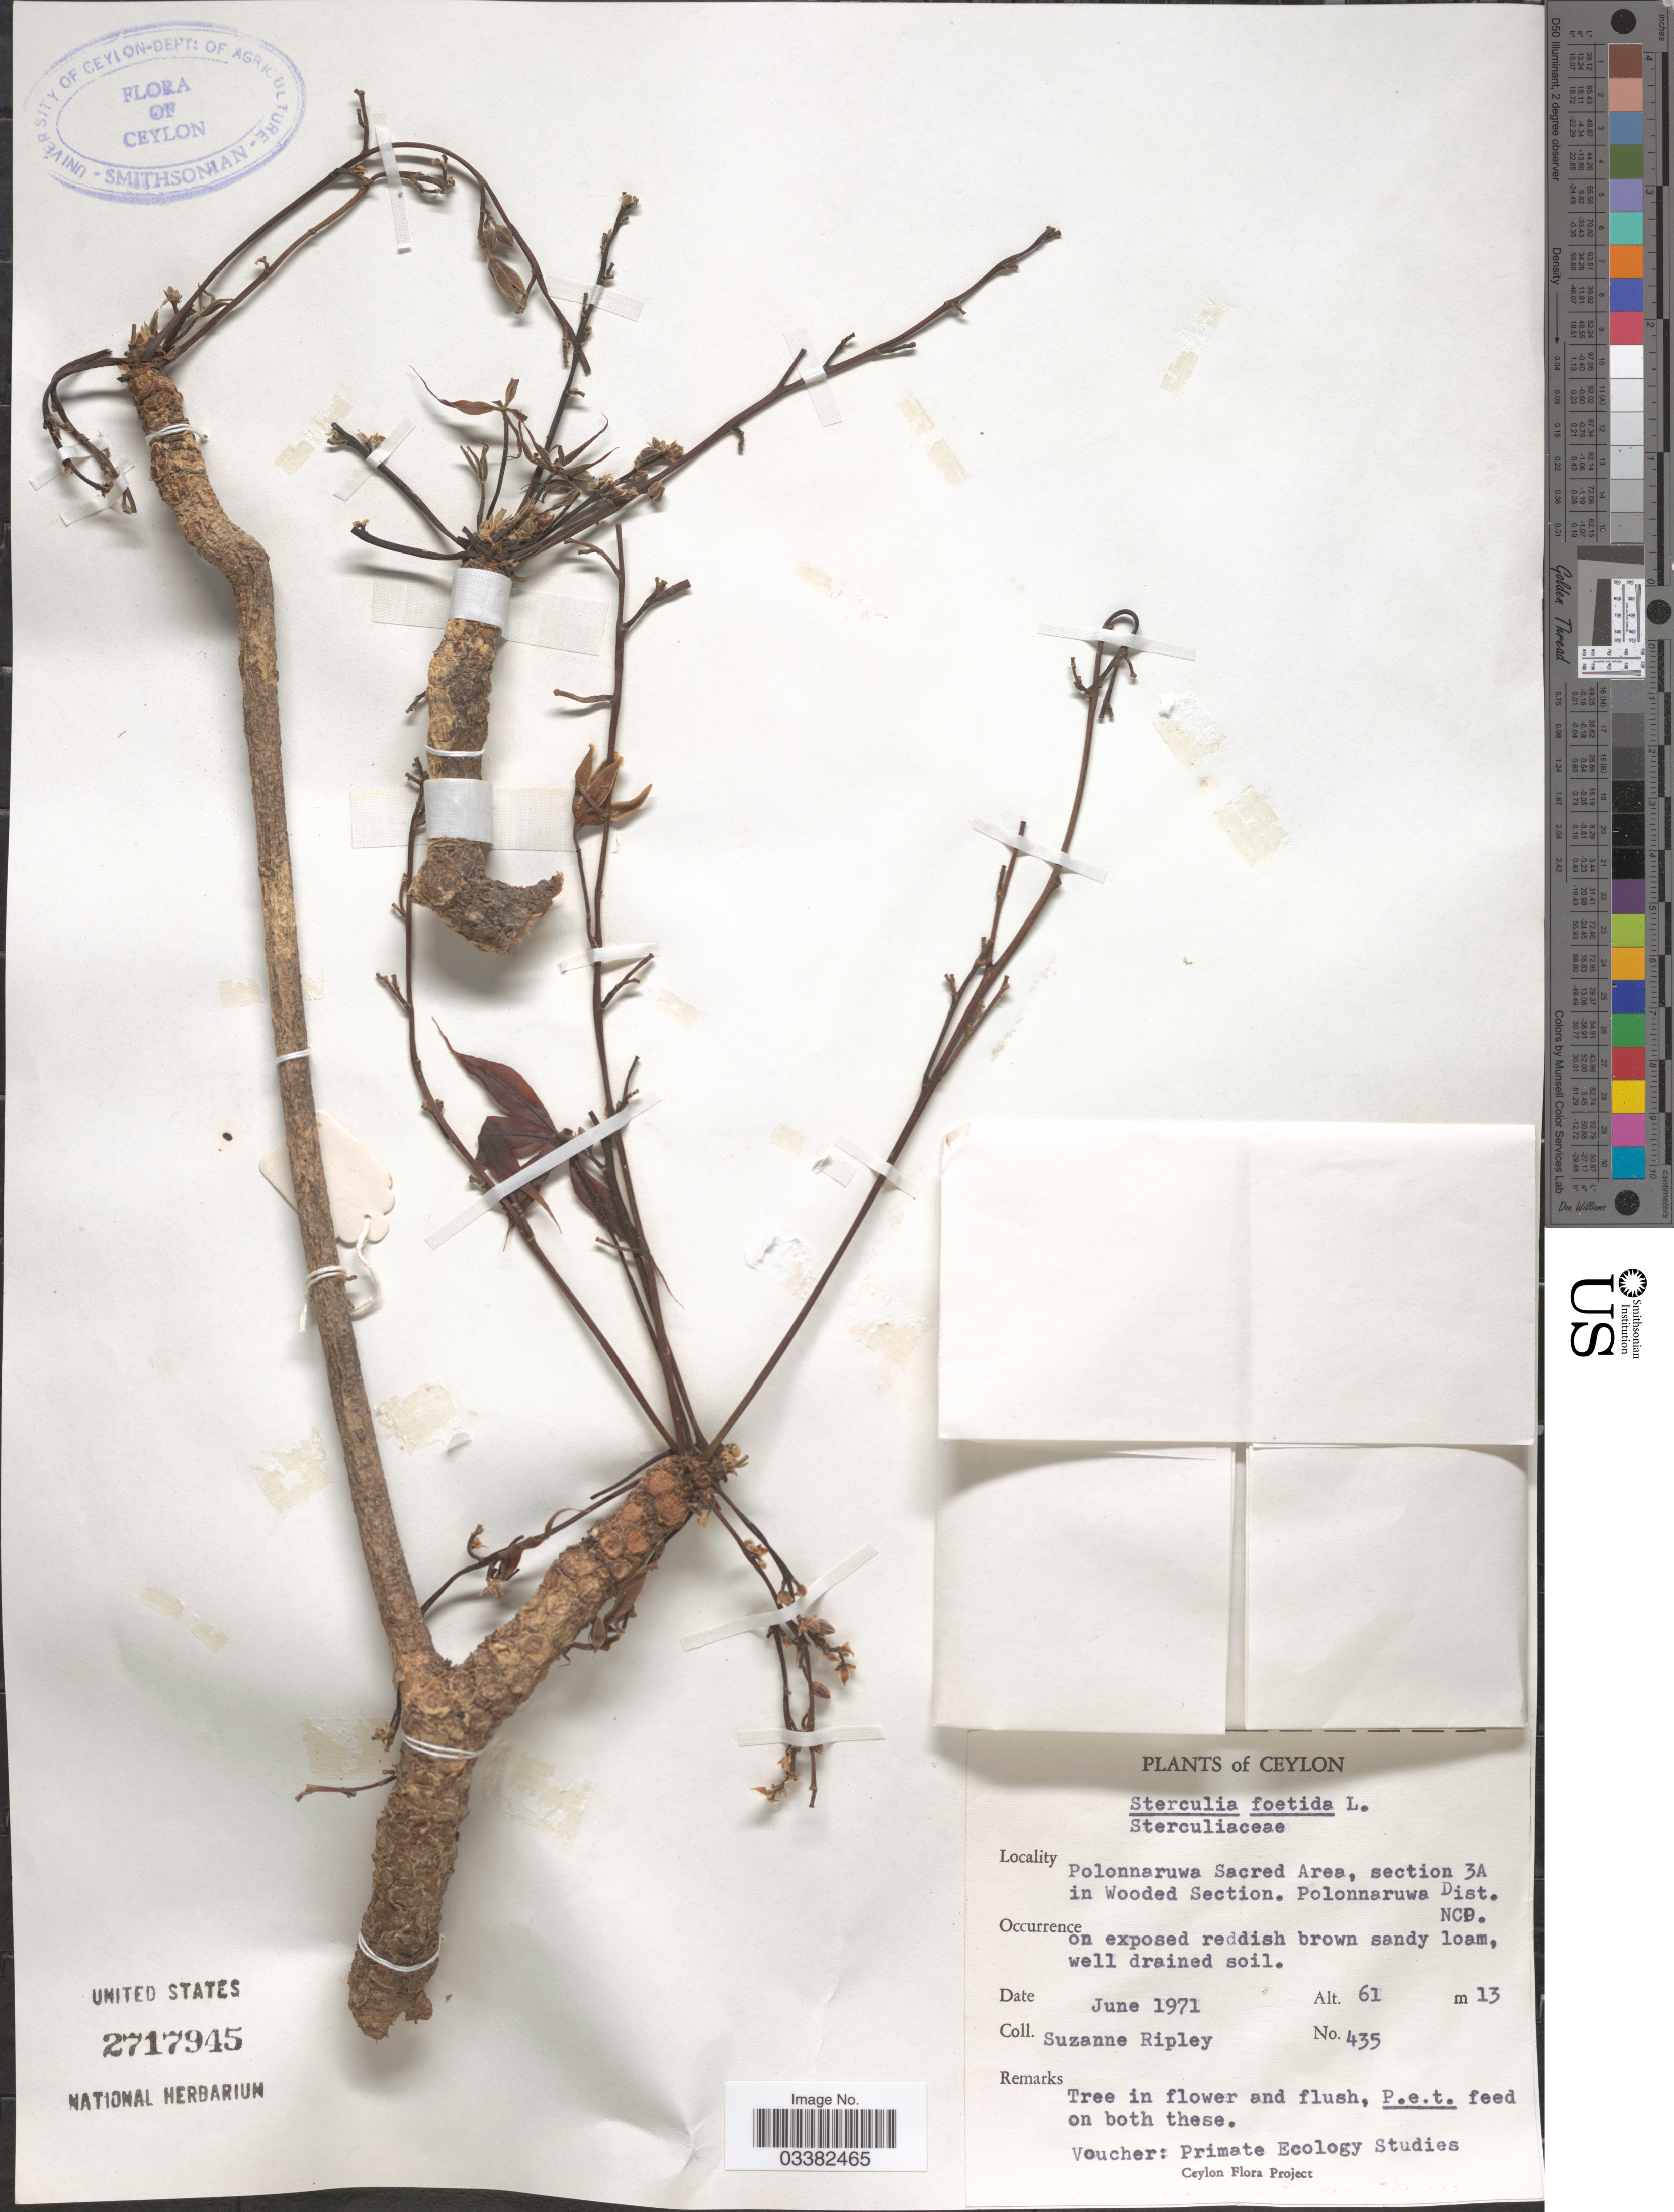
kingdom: Plantae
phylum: Tracheophyta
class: Magnoliopsida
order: Malvales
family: Malvaceae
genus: Sterculia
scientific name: Sterculia foetida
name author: L.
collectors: S. Ripley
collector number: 435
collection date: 1971-06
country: Sri Lanka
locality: Ceylon. Polonnaruwa Sacred Area, section 3A in Wooded Section. Polonnaruwa Dist. NCD.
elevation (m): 61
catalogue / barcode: US 2717945